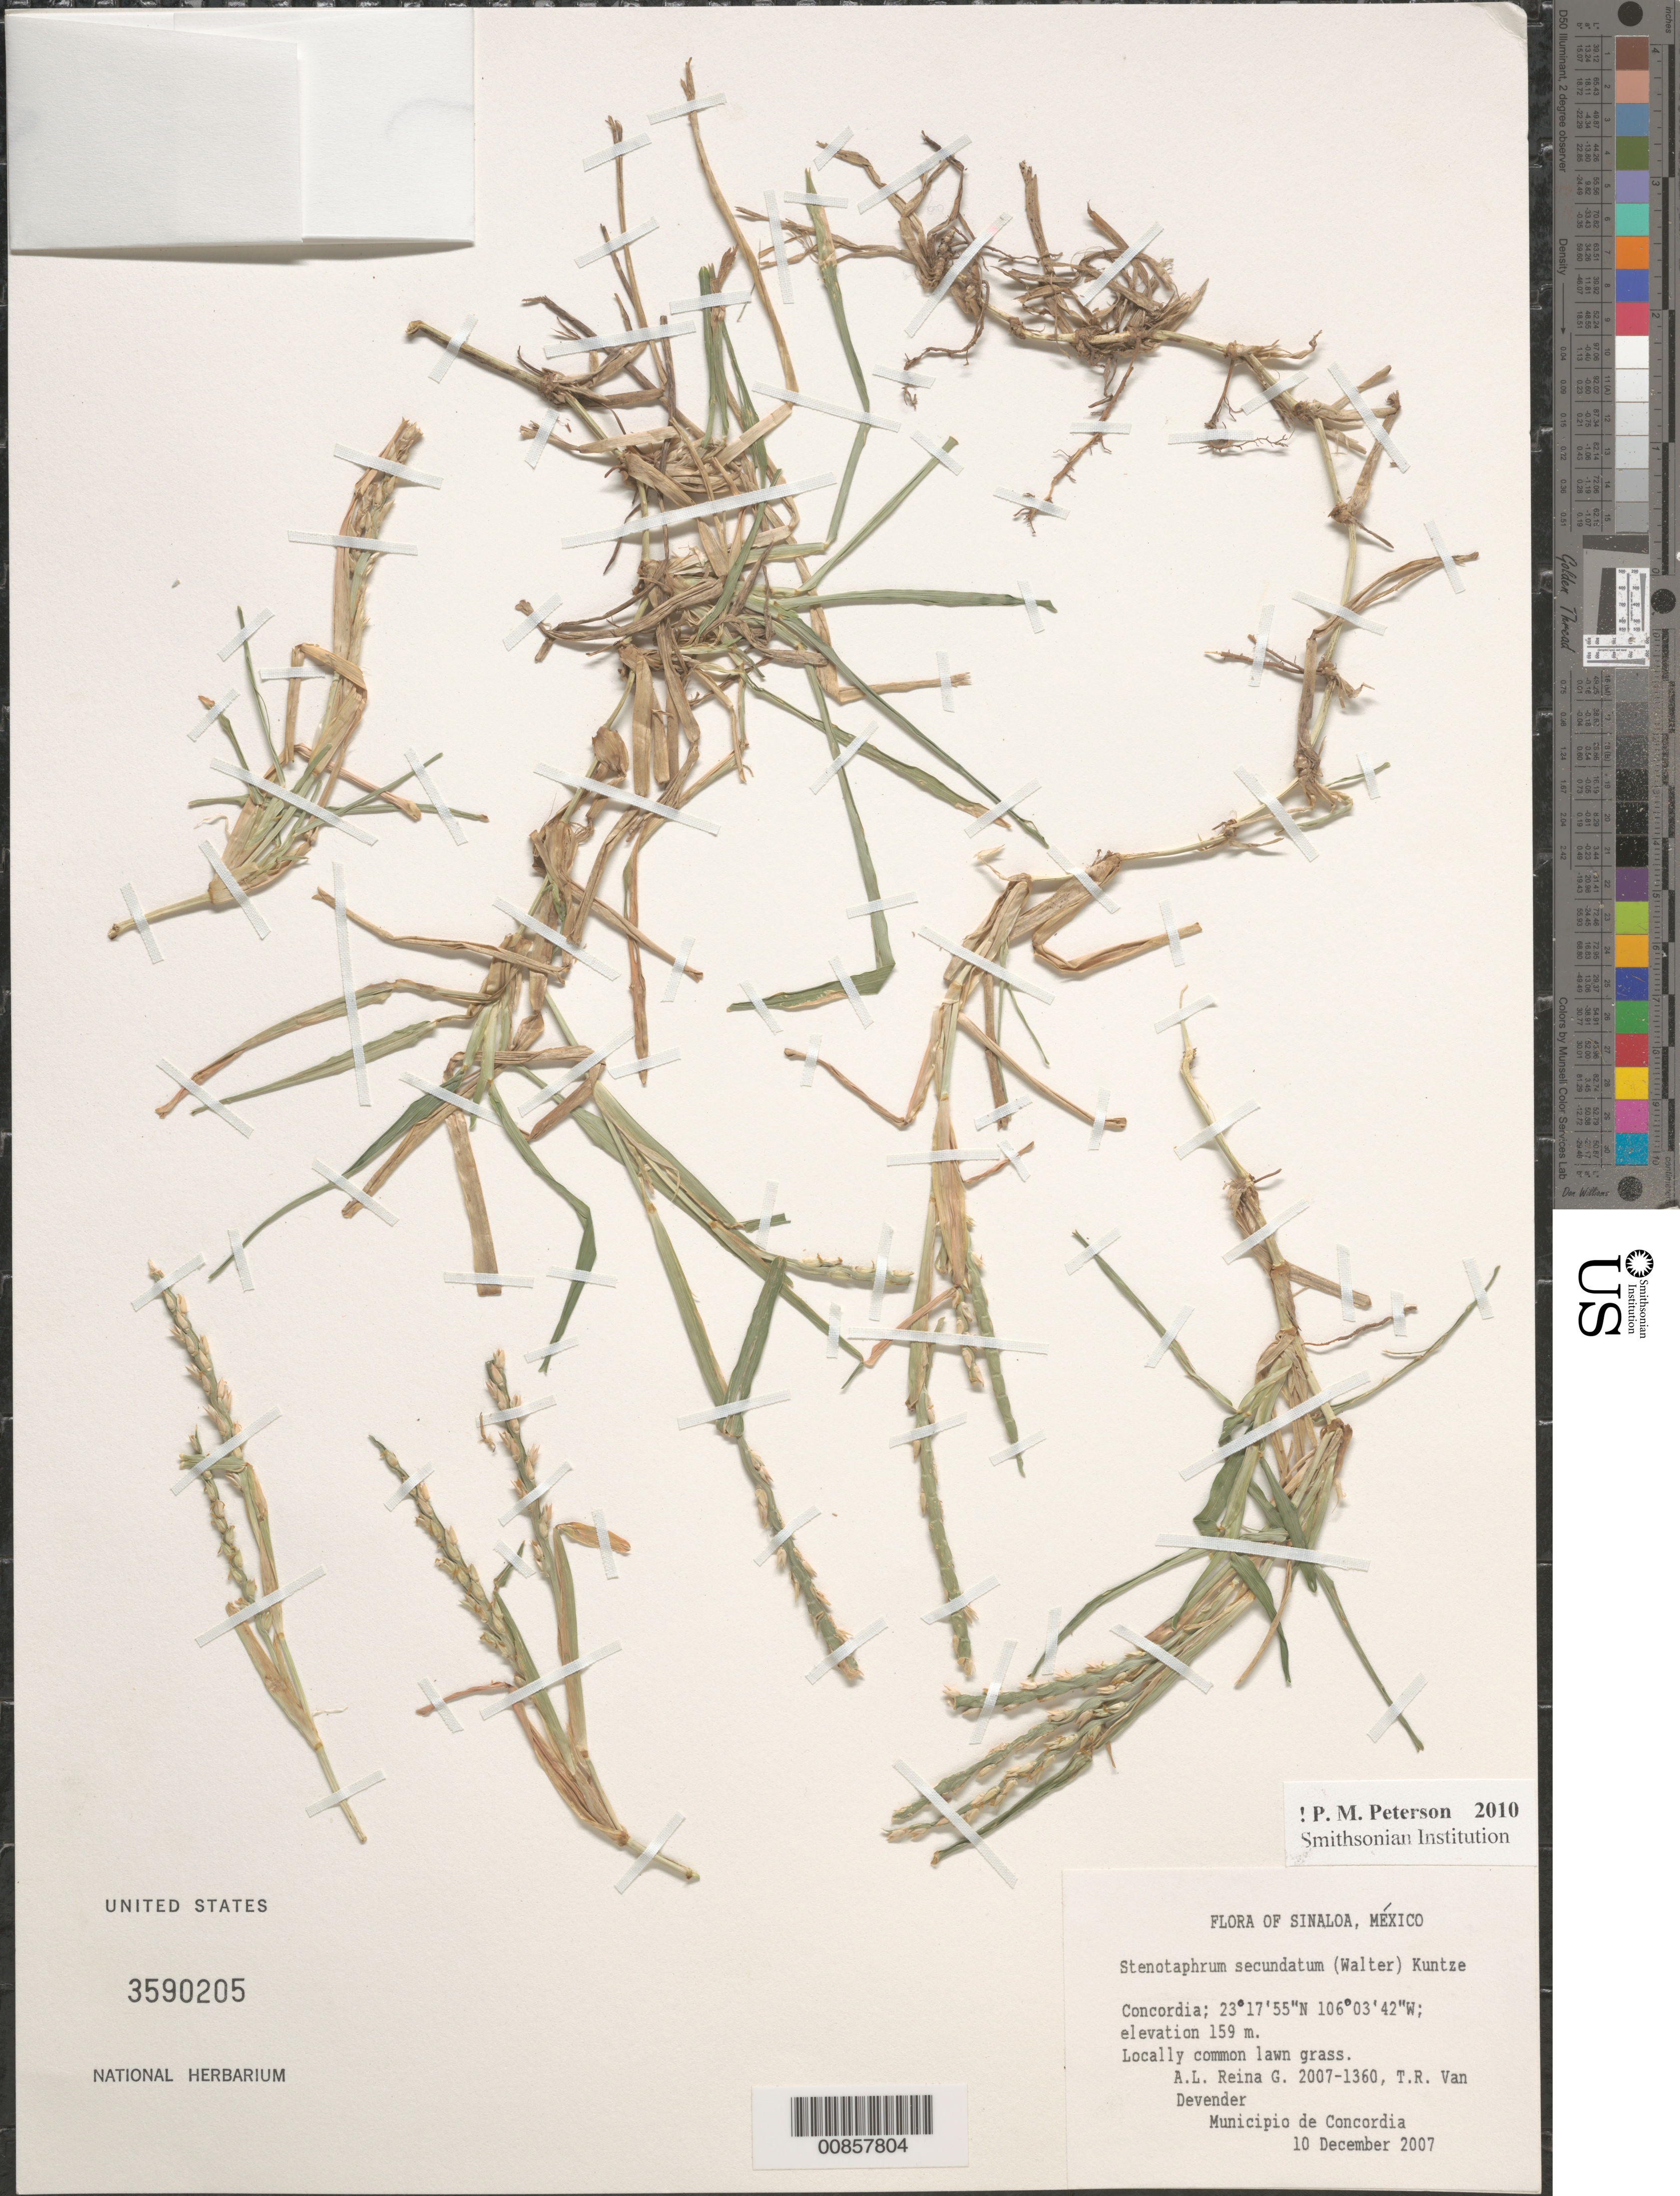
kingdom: Plantae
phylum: Tracheophyta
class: Liliopsida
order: Poales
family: Poaceae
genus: Stenotaphrum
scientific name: Stenotaphrum secundatum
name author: (Walter) Kuntze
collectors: A. L. Reina G. & T. R. Van Devender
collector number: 2007-1360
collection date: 2007-12-10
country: Mexico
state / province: Sinaloa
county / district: Concordia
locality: Concordia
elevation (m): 159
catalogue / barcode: US 3590205